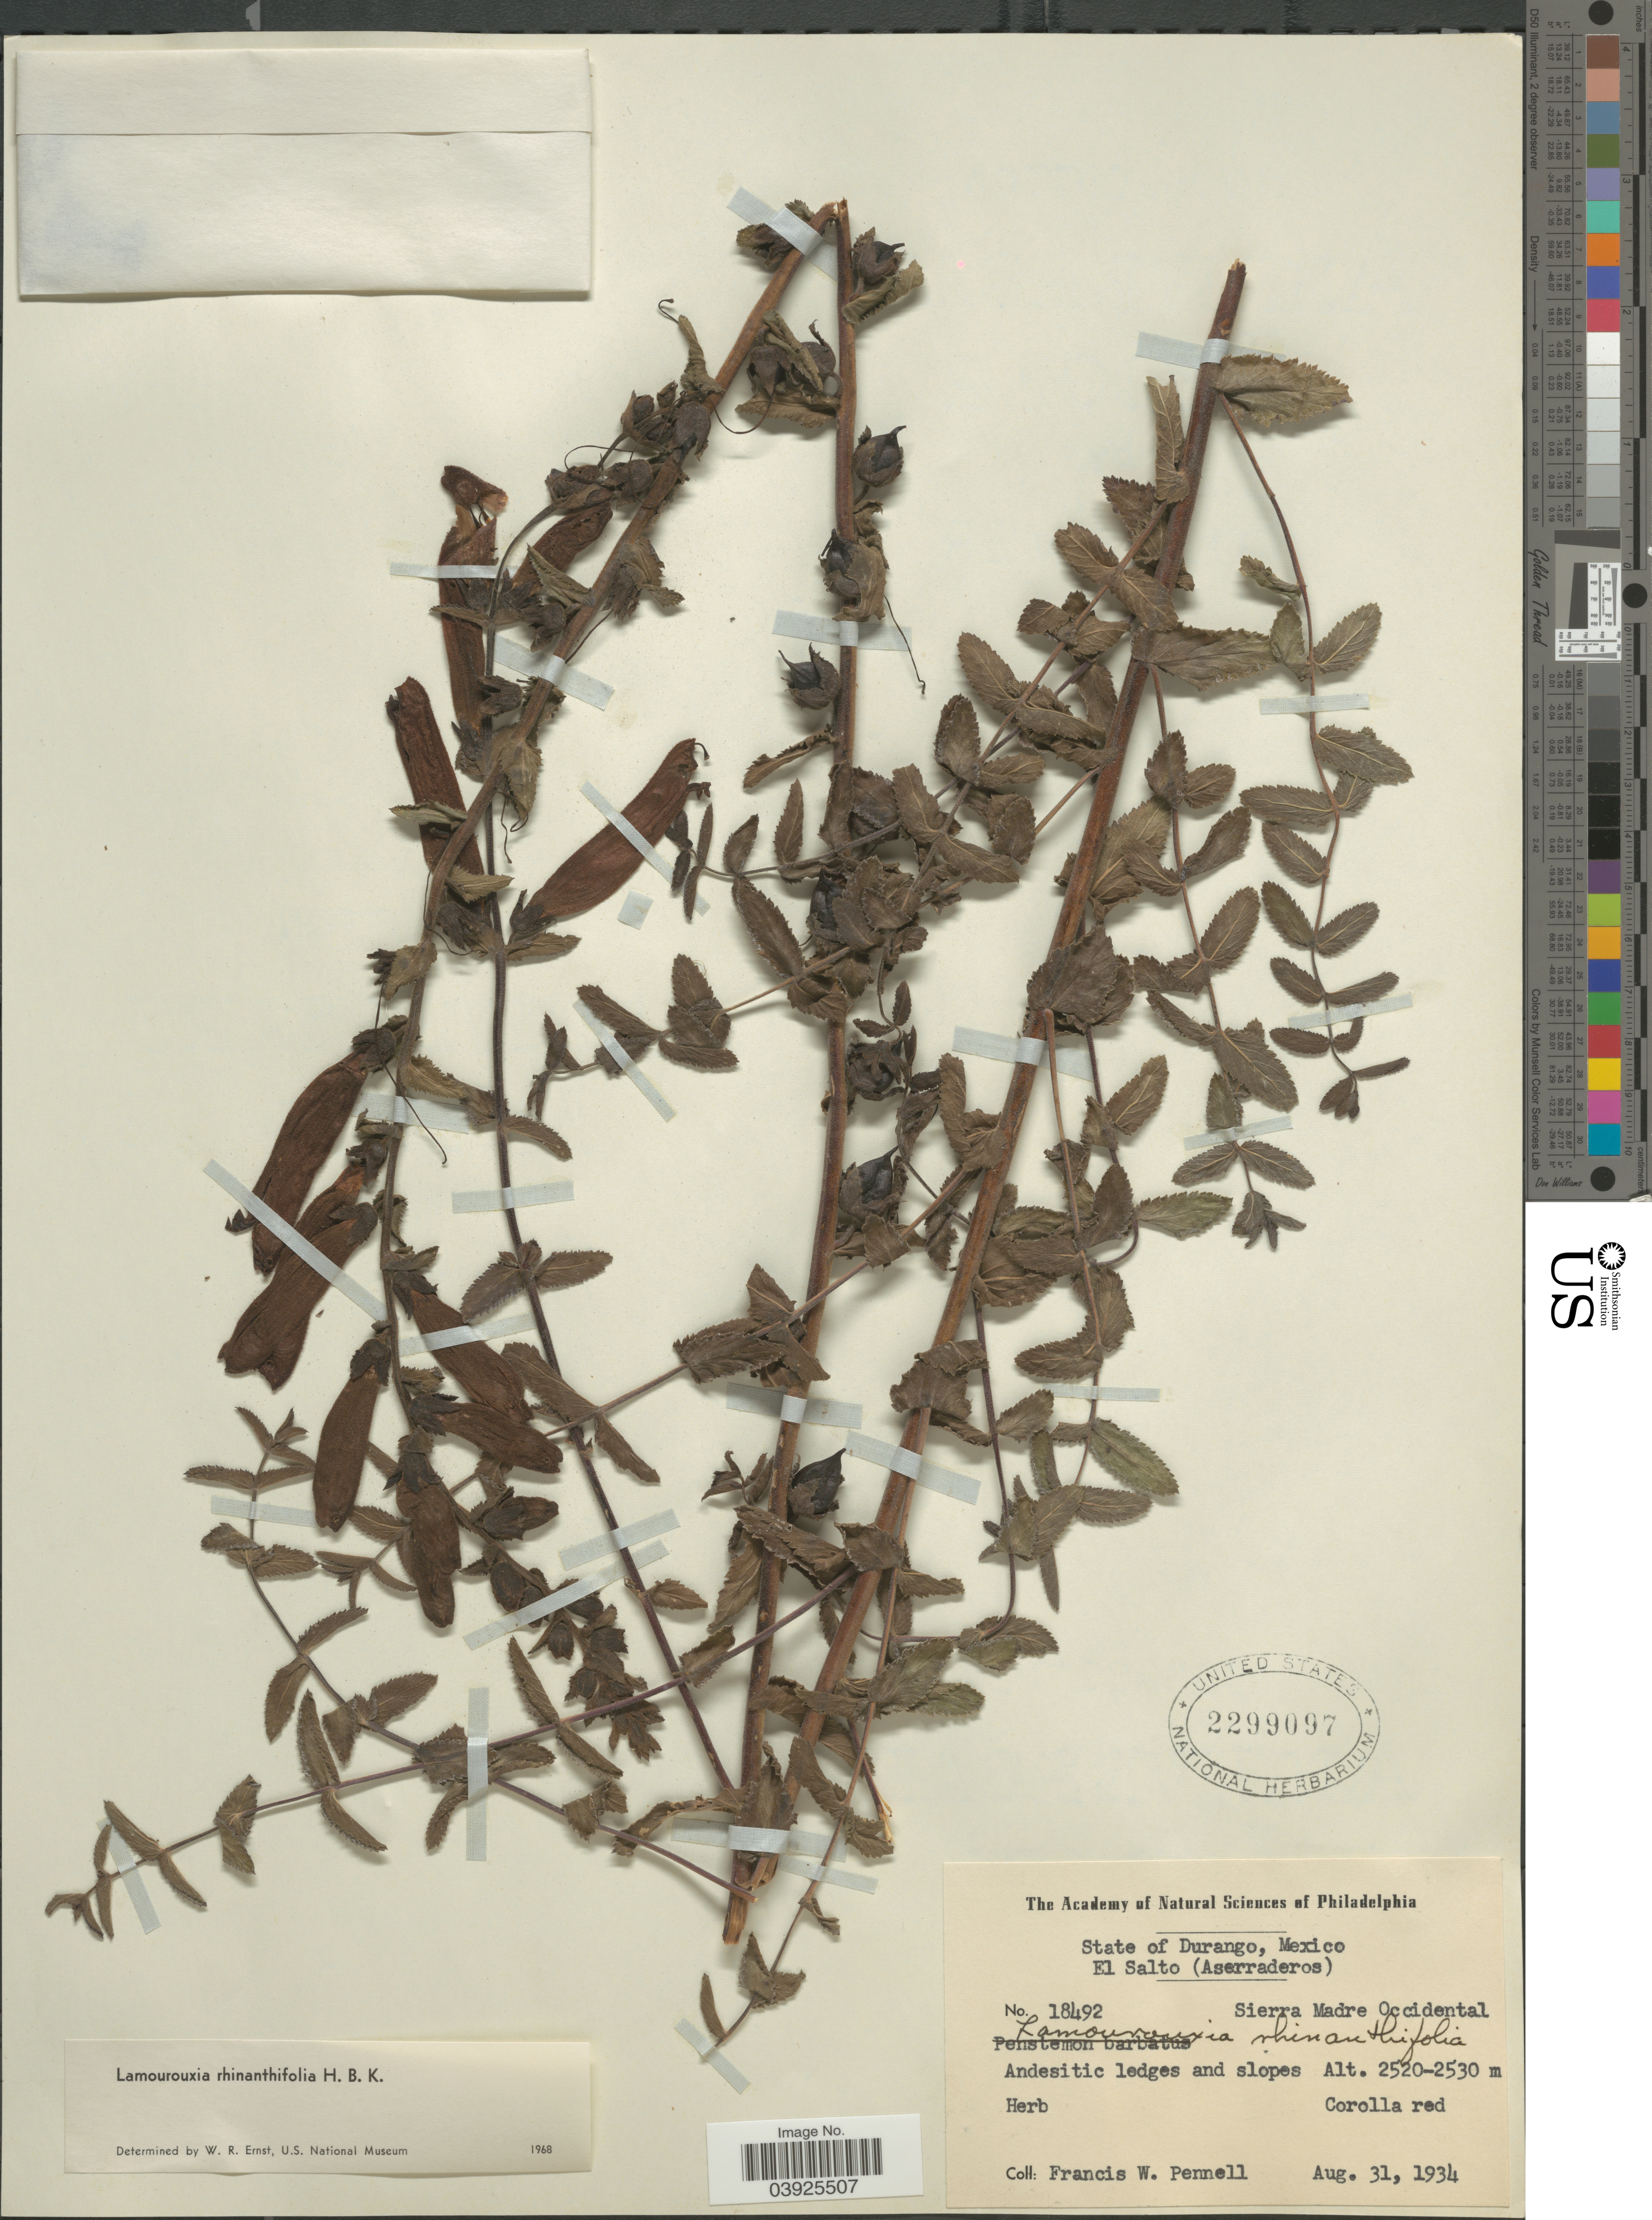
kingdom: Plantae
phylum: Tracheophyta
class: Magnoliopsida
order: Lamiales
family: Orobanchaceae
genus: Lamourouxia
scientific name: Lamourouxia rhinanthifolia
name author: Kunth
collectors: F. W. Pennell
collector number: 18492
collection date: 1934-08-31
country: Mexico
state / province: Durango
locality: El Salto (Aserraderos). Sierra Madre Occidental.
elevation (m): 2520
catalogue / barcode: US 2299097